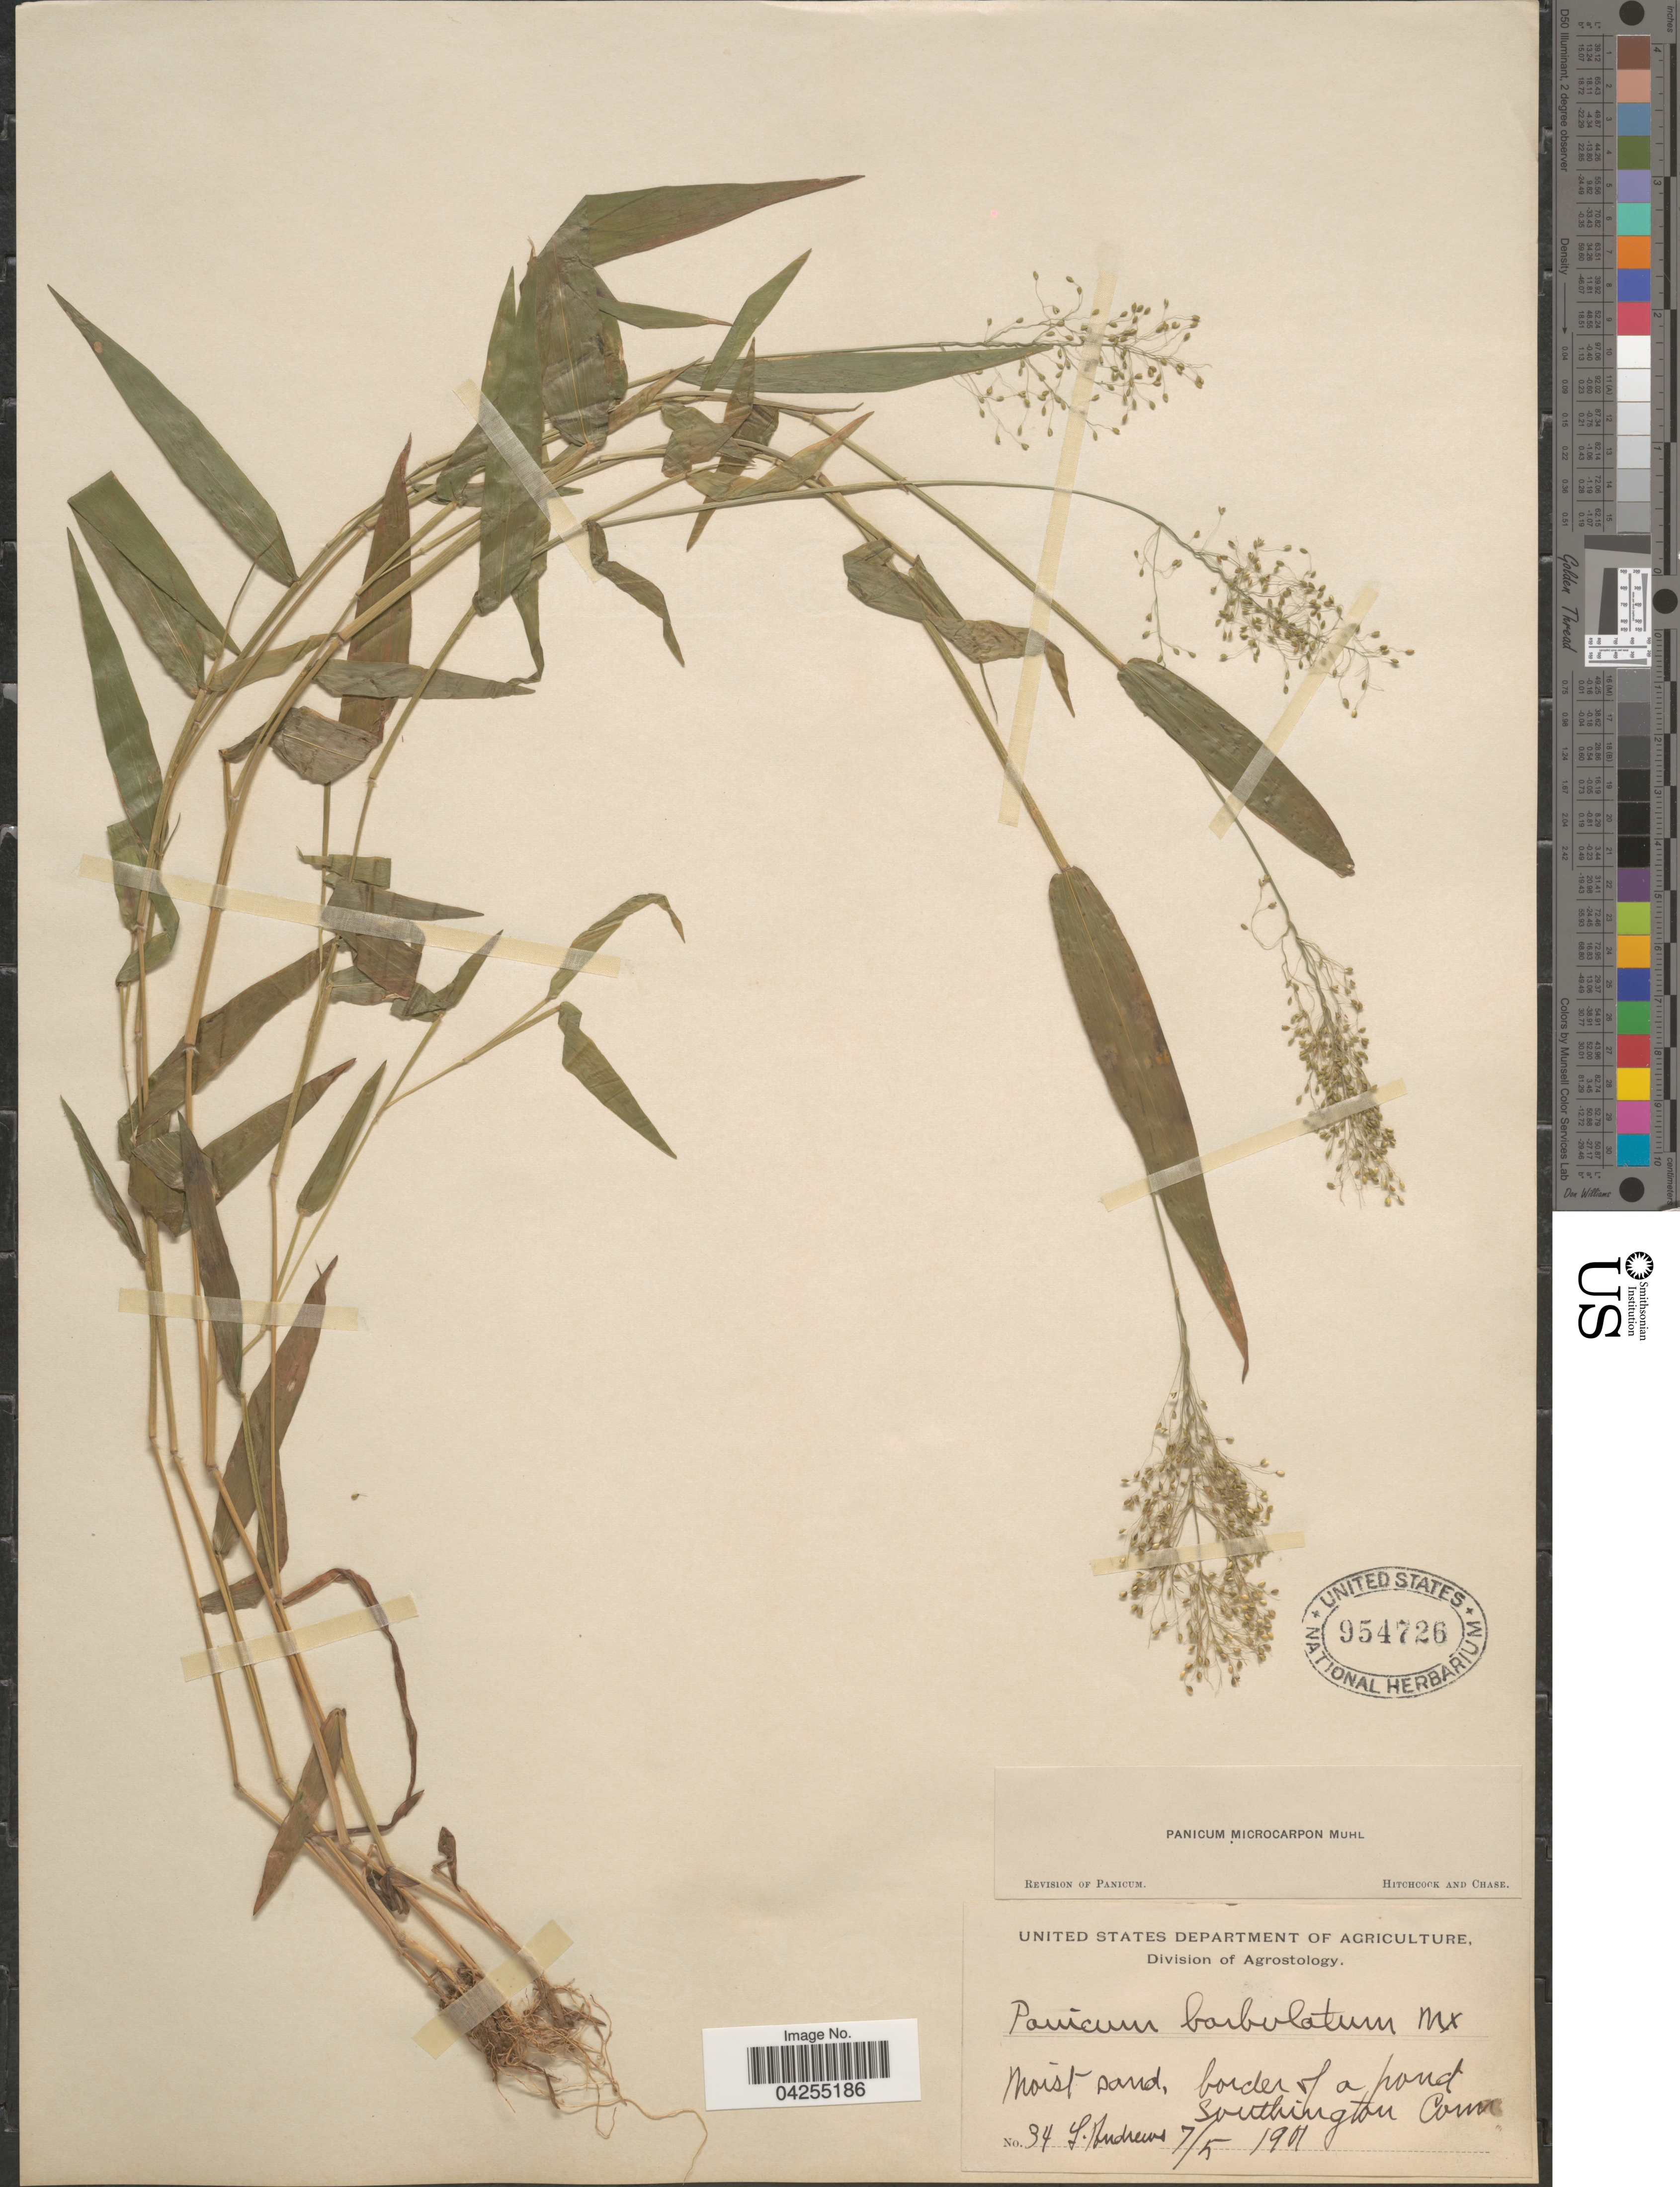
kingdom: Plantae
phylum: Tracheophyta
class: Liliopsida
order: Poales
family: Poaceae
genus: Dichanthelium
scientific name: Dichanthelium dichotomum var. dichotomum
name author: (L.) Gould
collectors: L. Andrews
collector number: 34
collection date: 1901-07-05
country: United States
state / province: Connecticut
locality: Moist sand, border of a pond. Southington.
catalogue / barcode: US 954726